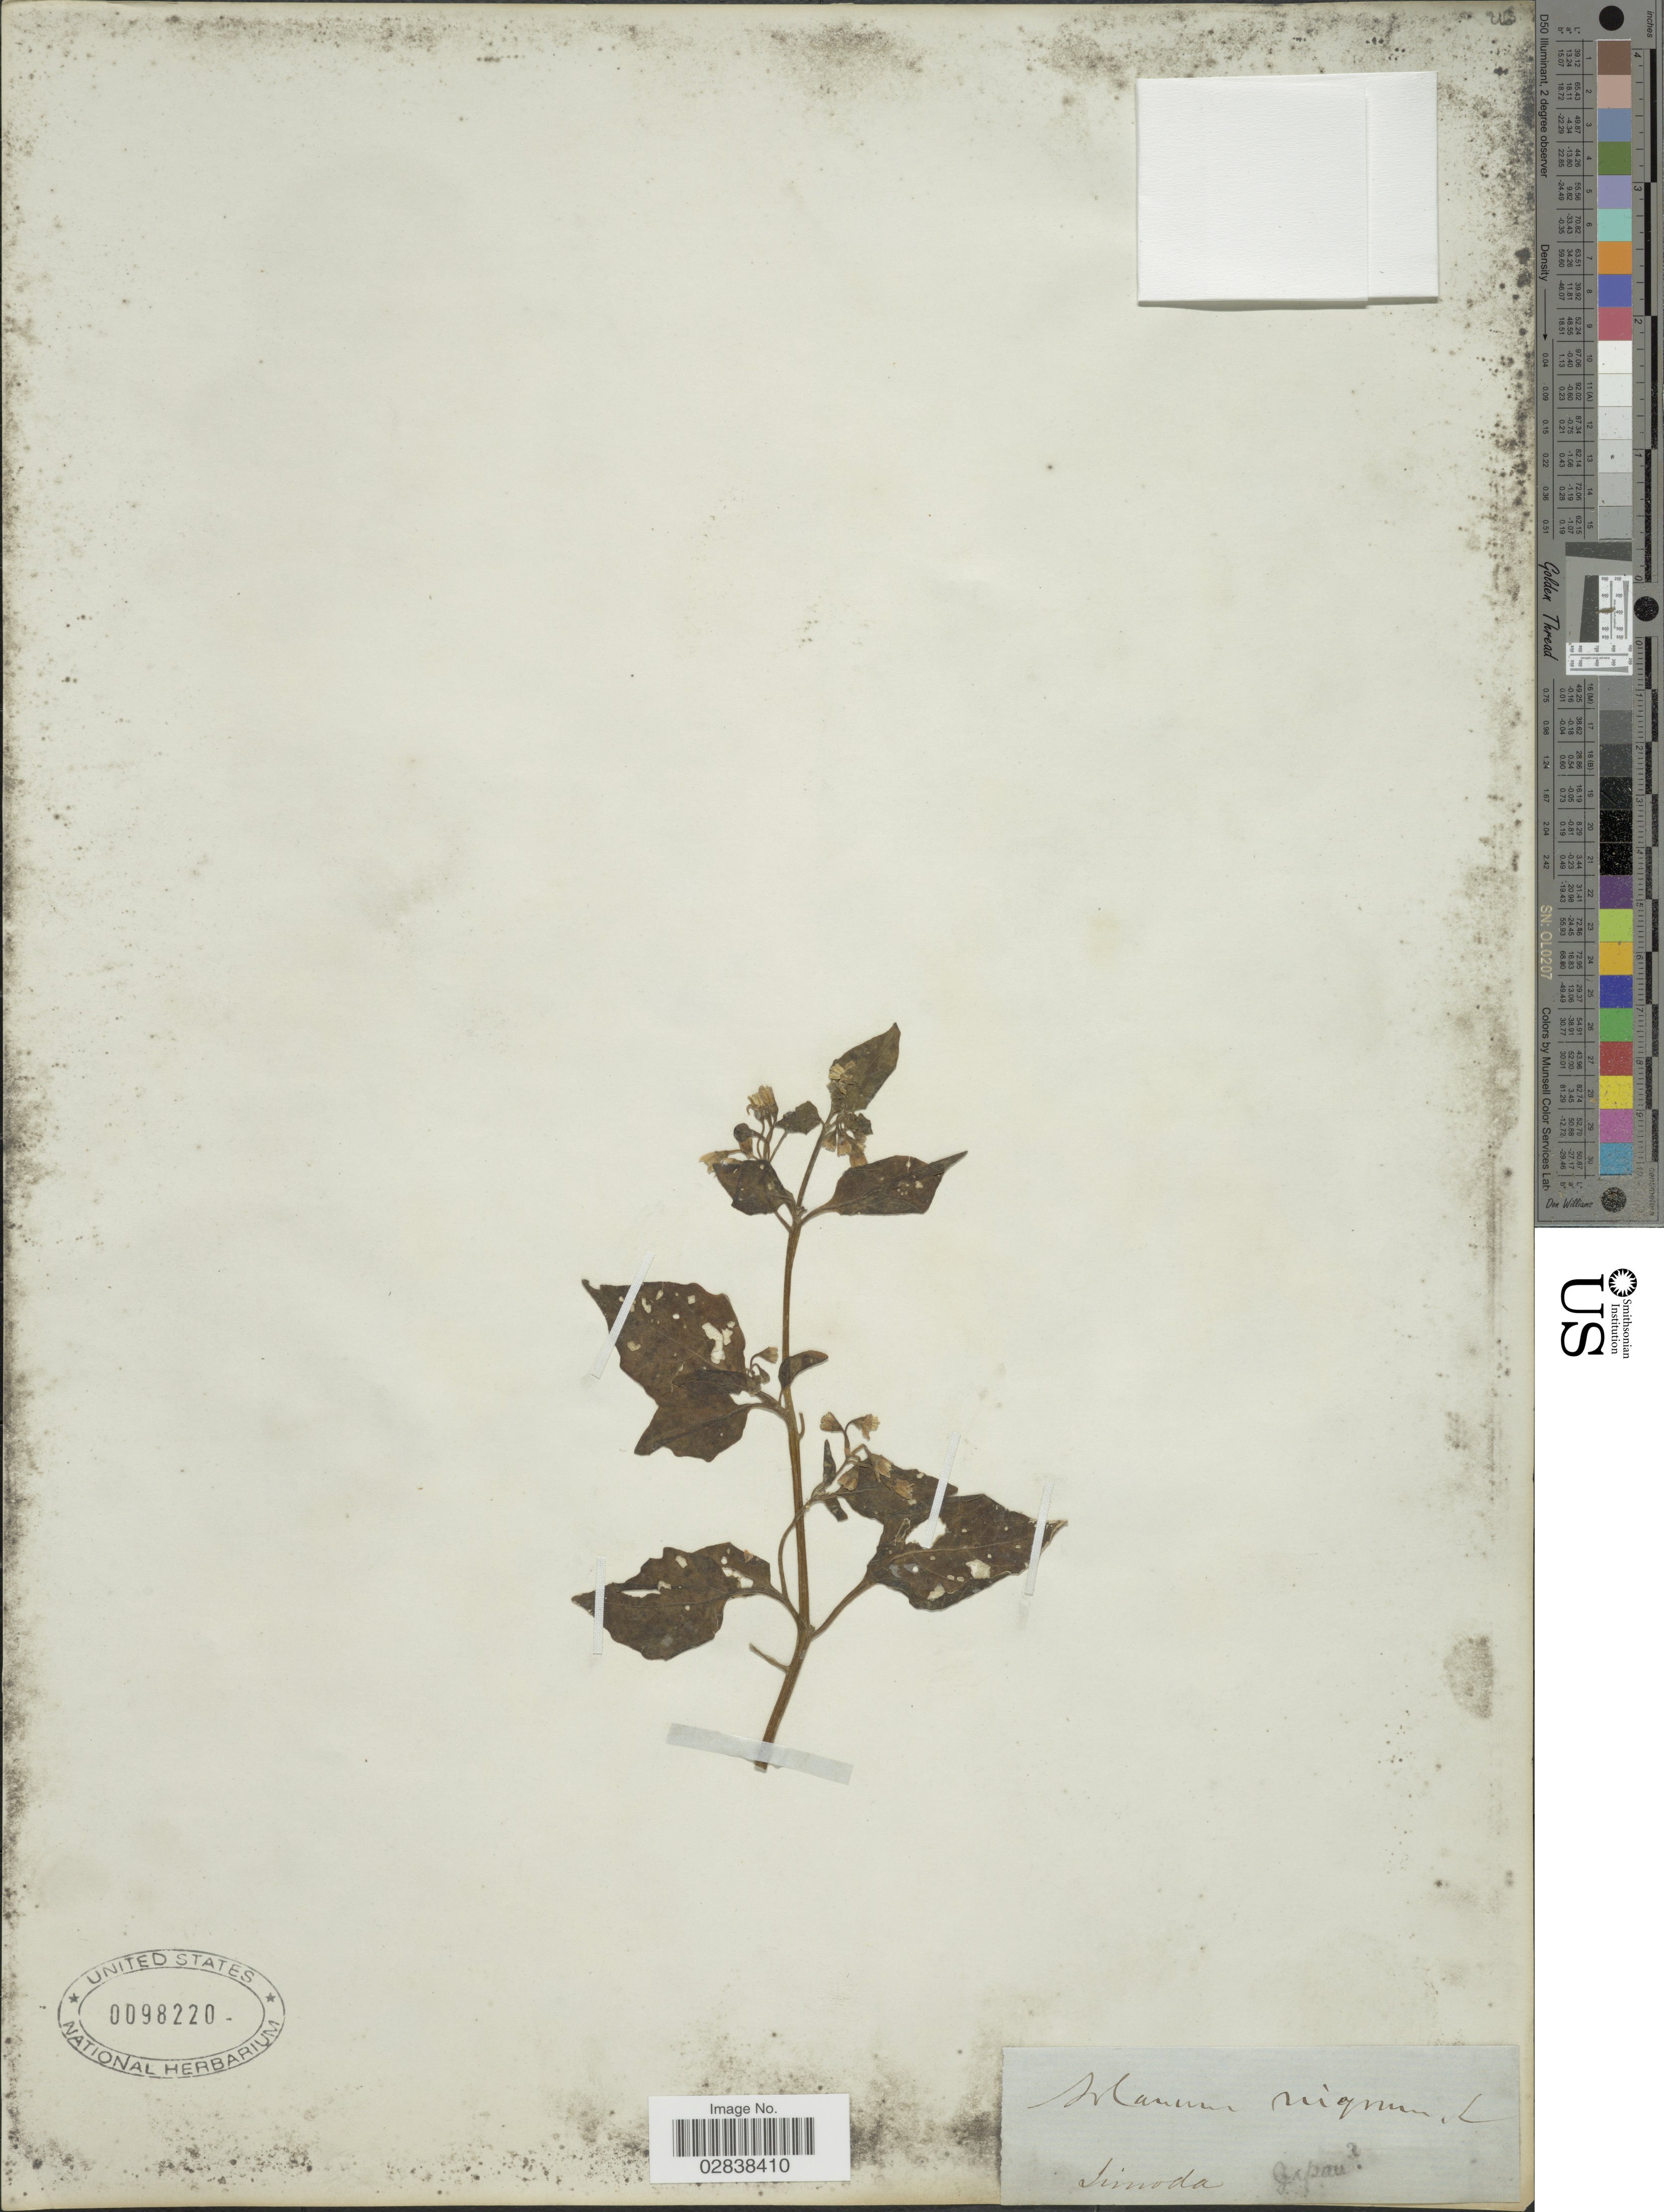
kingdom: Plantae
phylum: Tracheophyta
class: Magnoliopsida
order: Solanales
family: Solanaceae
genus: Solanum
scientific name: Solanum nigrum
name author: L.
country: Japan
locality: Simoda.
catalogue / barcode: US 98220